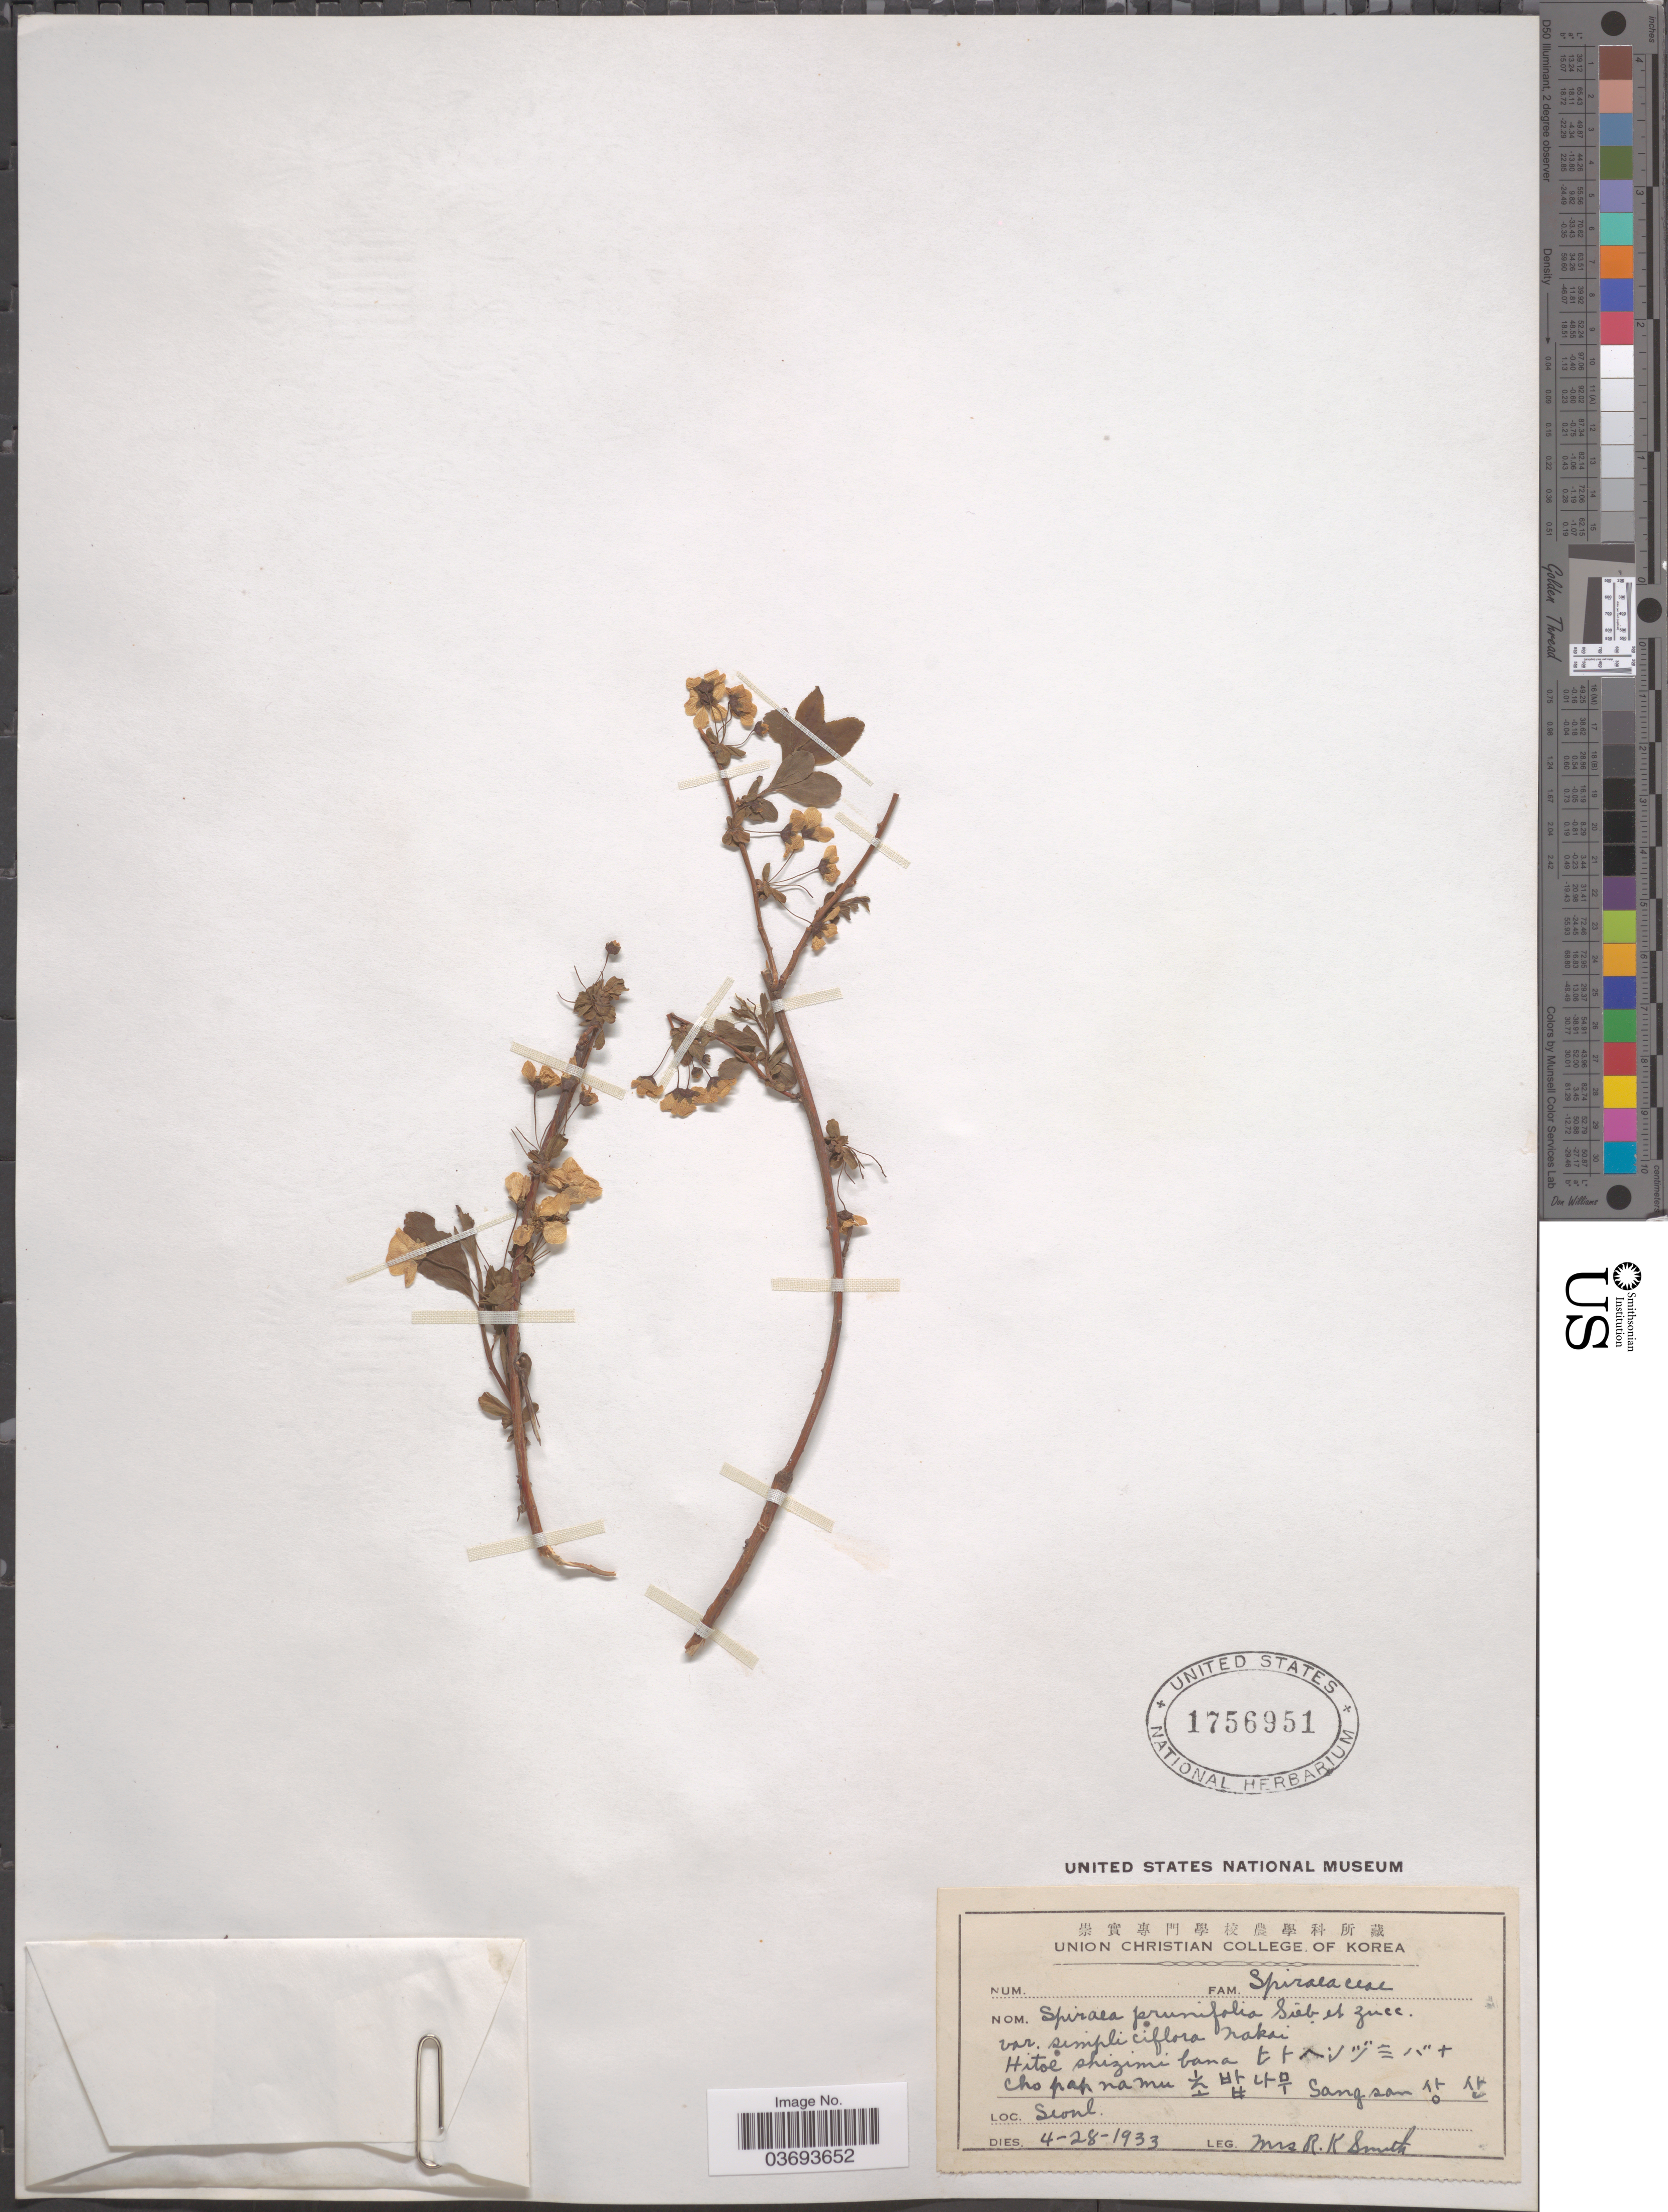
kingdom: Plantae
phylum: Tracheophyta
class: Magnoliopsida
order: Rosales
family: Rosaceae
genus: Spiraea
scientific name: Spiraea prunifolia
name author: Siebold & Zucc.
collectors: Mrs. R. K. Smith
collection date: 1933-04-28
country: South Korea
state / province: Seoul Special City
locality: Seoul.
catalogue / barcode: US 1756951